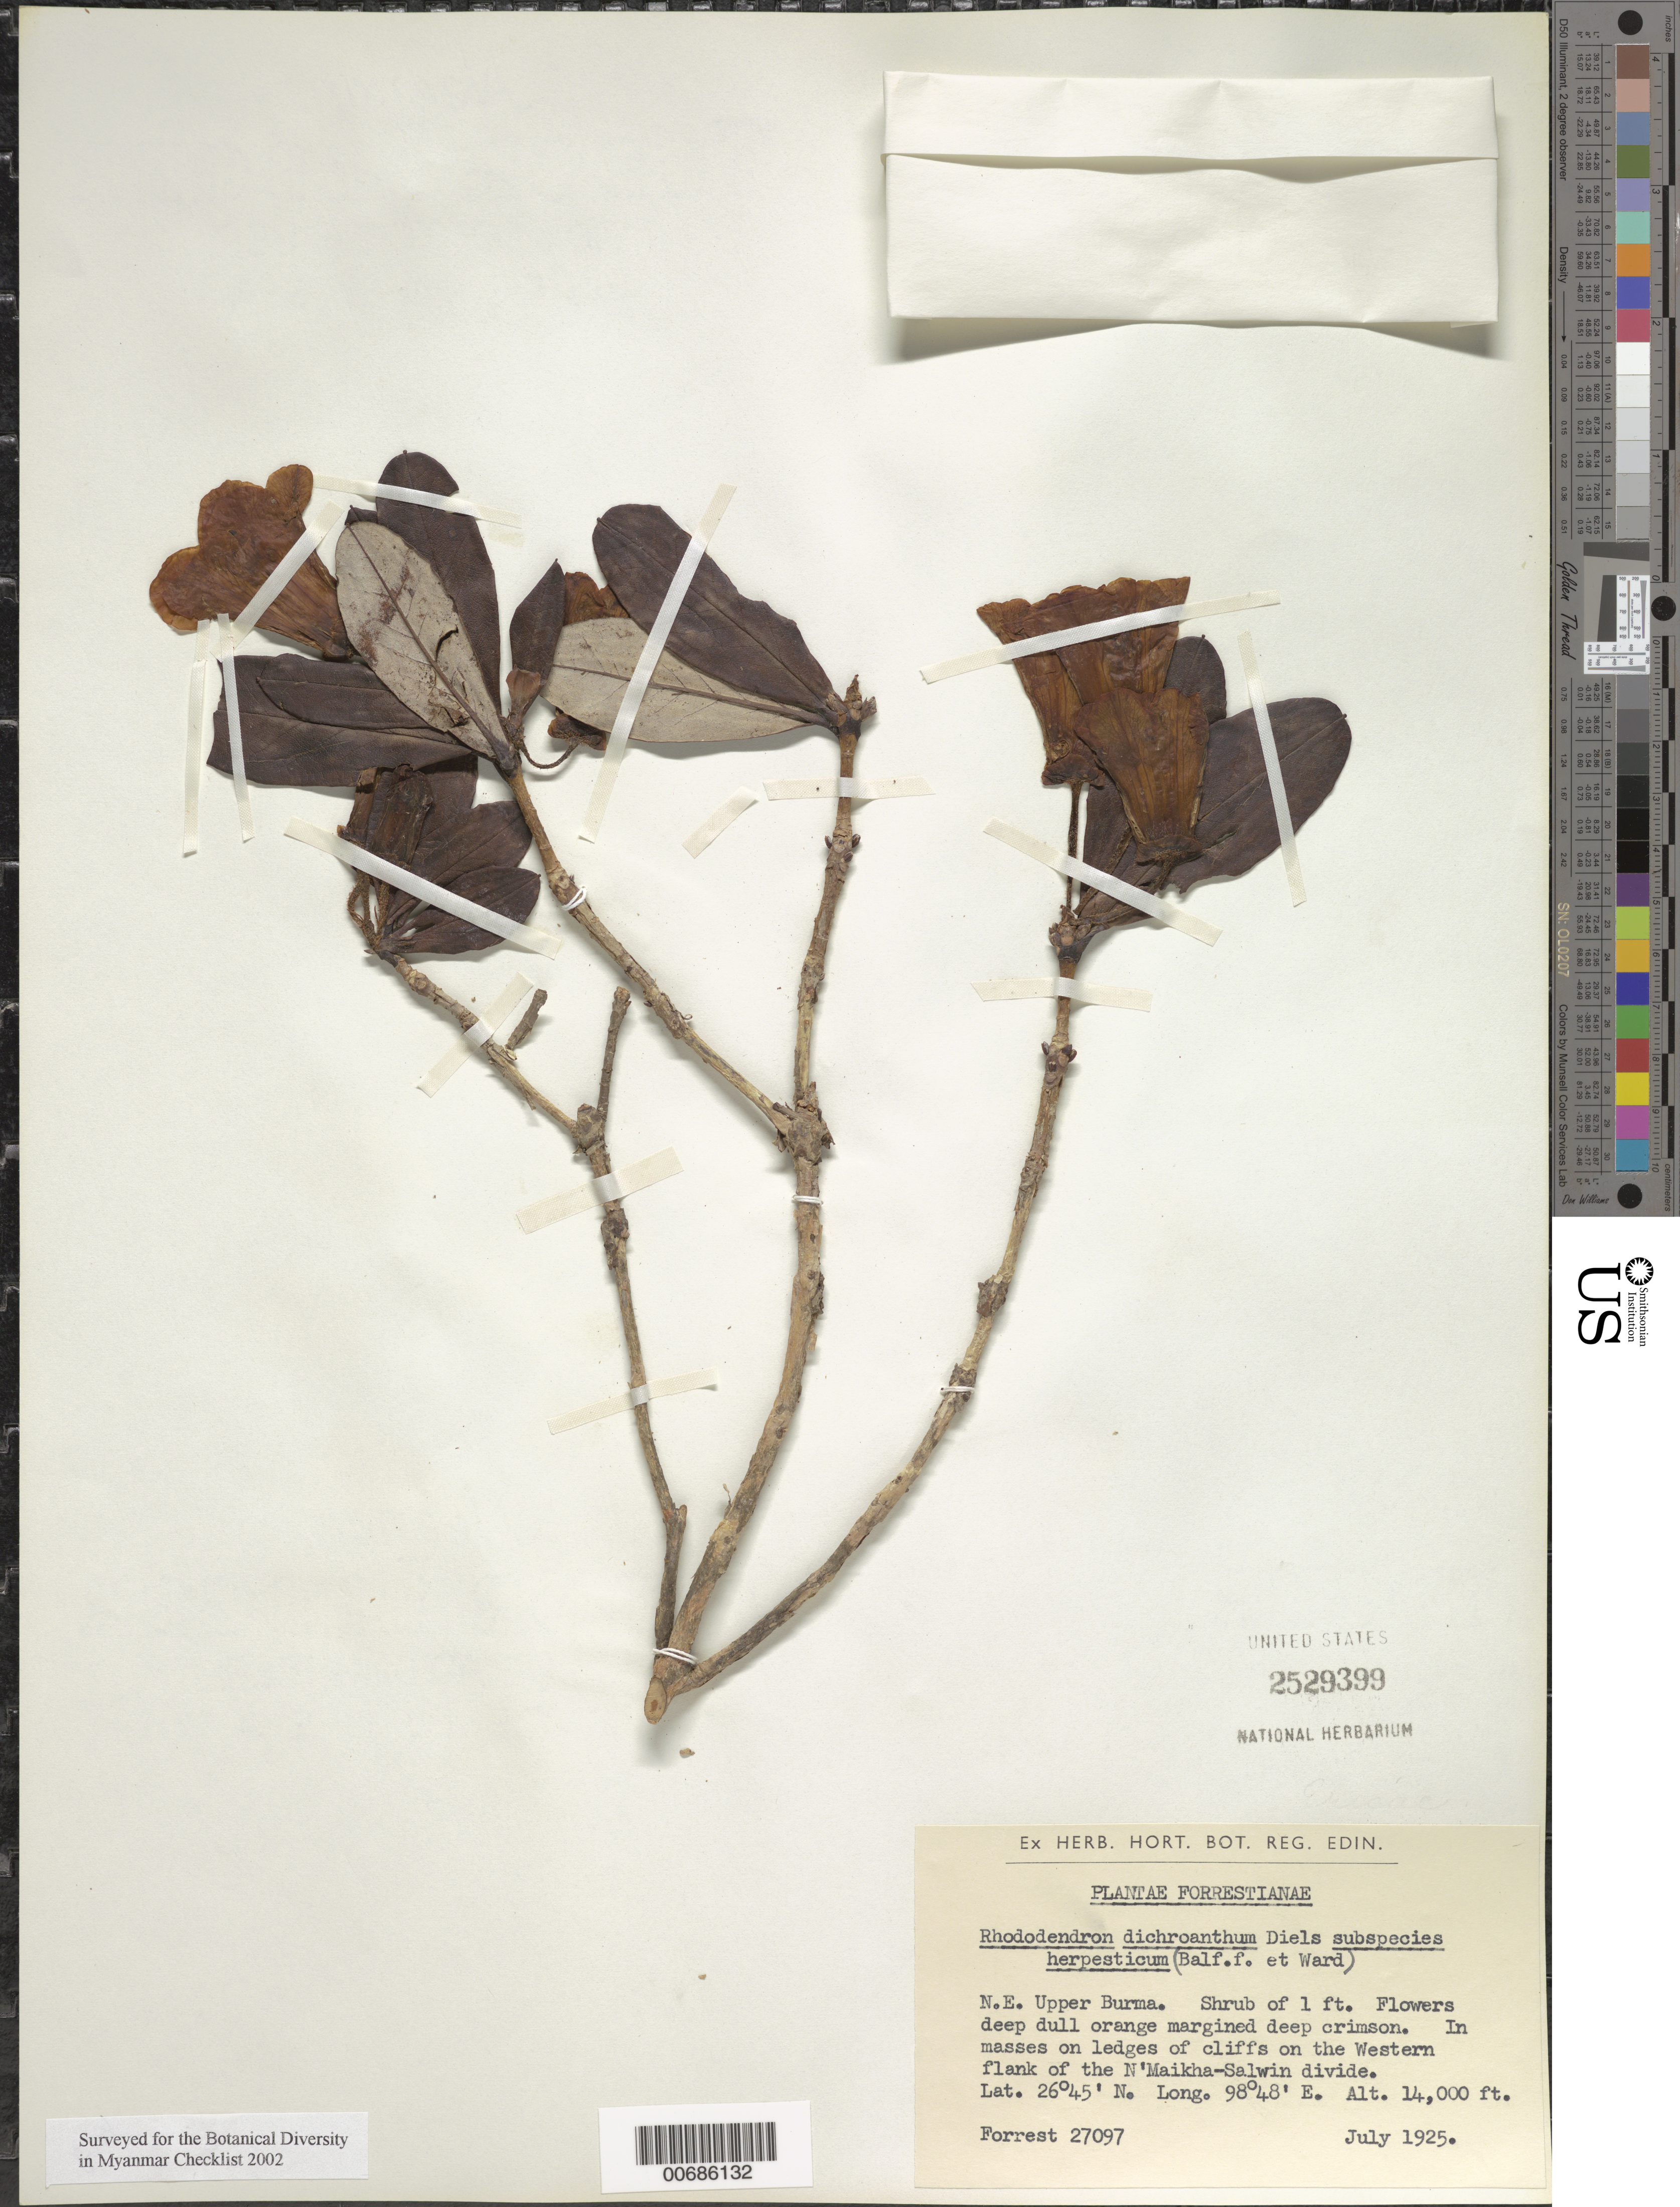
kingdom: Plantae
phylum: Tracheophyta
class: Magnoliopsida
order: Ericales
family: Ericaceae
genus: Rhododendron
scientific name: Rhododendron dichroanthum subsp. herpesticum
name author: (Balf. f. & Kingdon-Ward) Cowan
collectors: G. Forrest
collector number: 27097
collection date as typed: Jul 1925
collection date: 1925-07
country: Myanmar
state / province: Kachin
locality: N'Maikha-Salwin Divide, W flank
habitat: Ledges of cliffs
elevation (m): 4267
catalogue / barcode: US 2529399